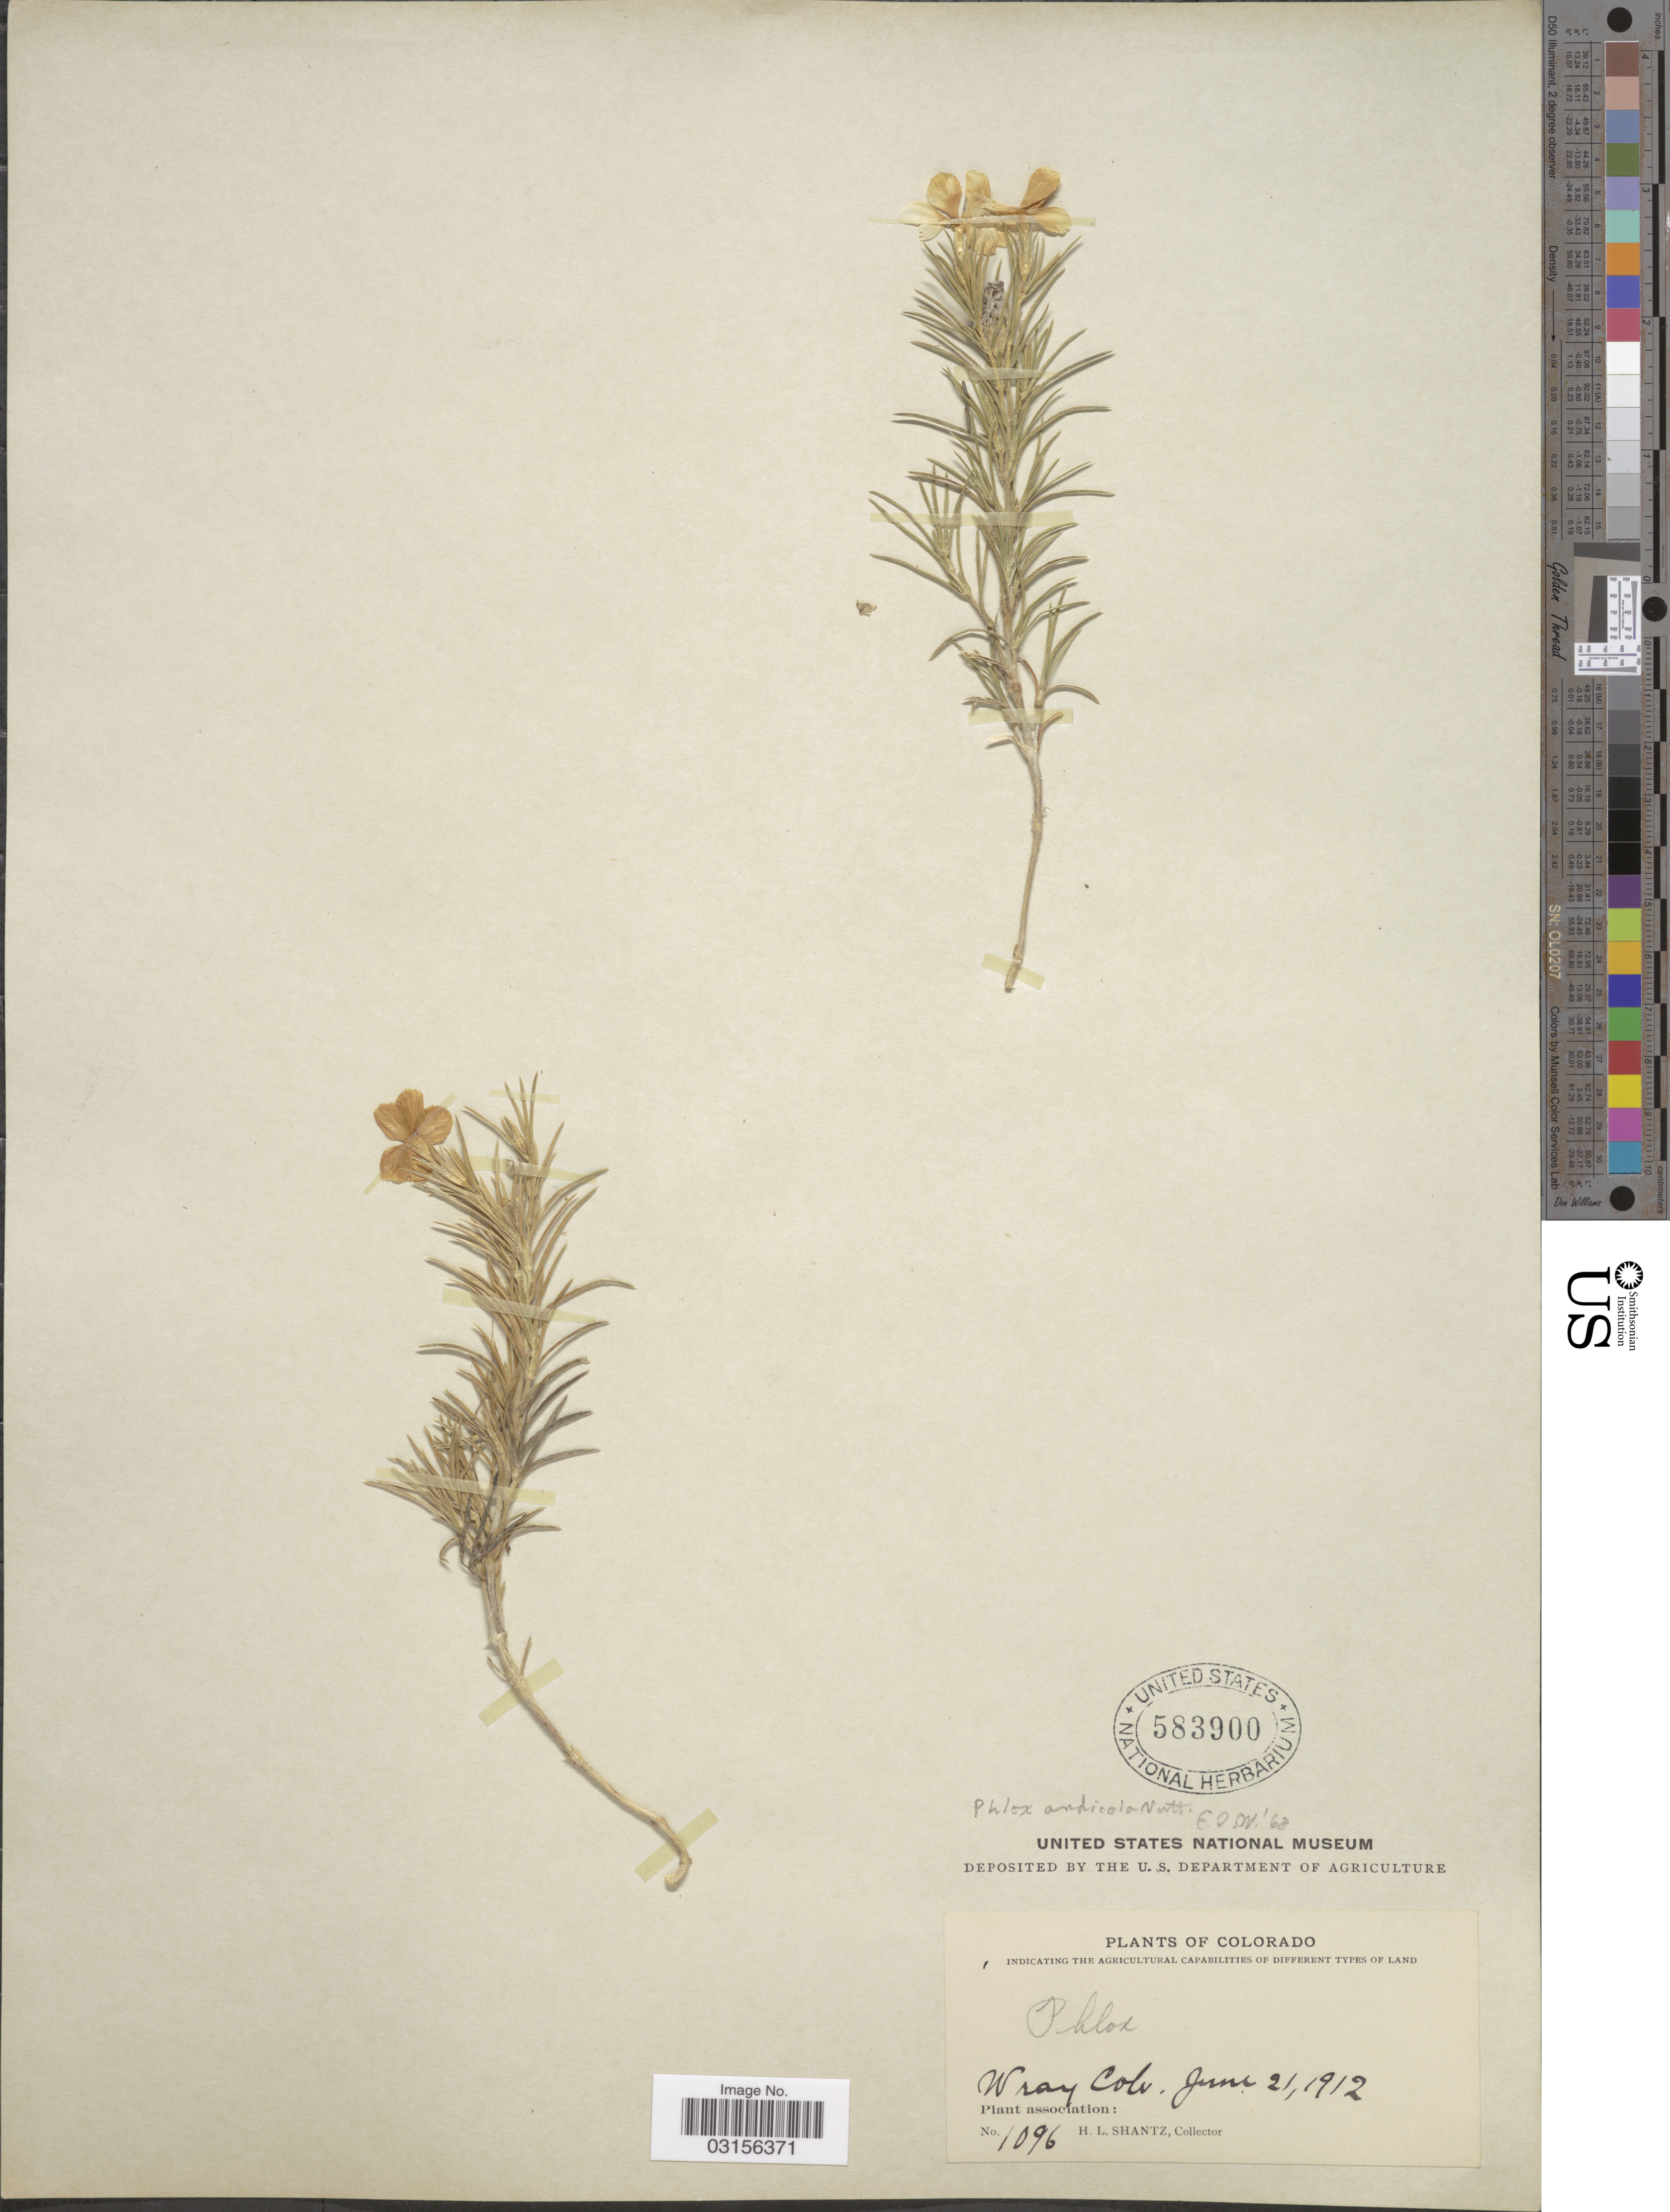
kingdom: Plantae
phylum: Tracheophyta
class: Magnoliopsida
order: Ericales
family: Polemoniaceae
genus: Phlox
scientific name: Phlox andicola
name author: (Britton) E.E. Nelson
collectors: H. Shantz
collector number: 1096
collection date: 1912-06-21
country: United States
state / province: Colorado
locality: Wray Colo.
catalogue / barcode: US 583900